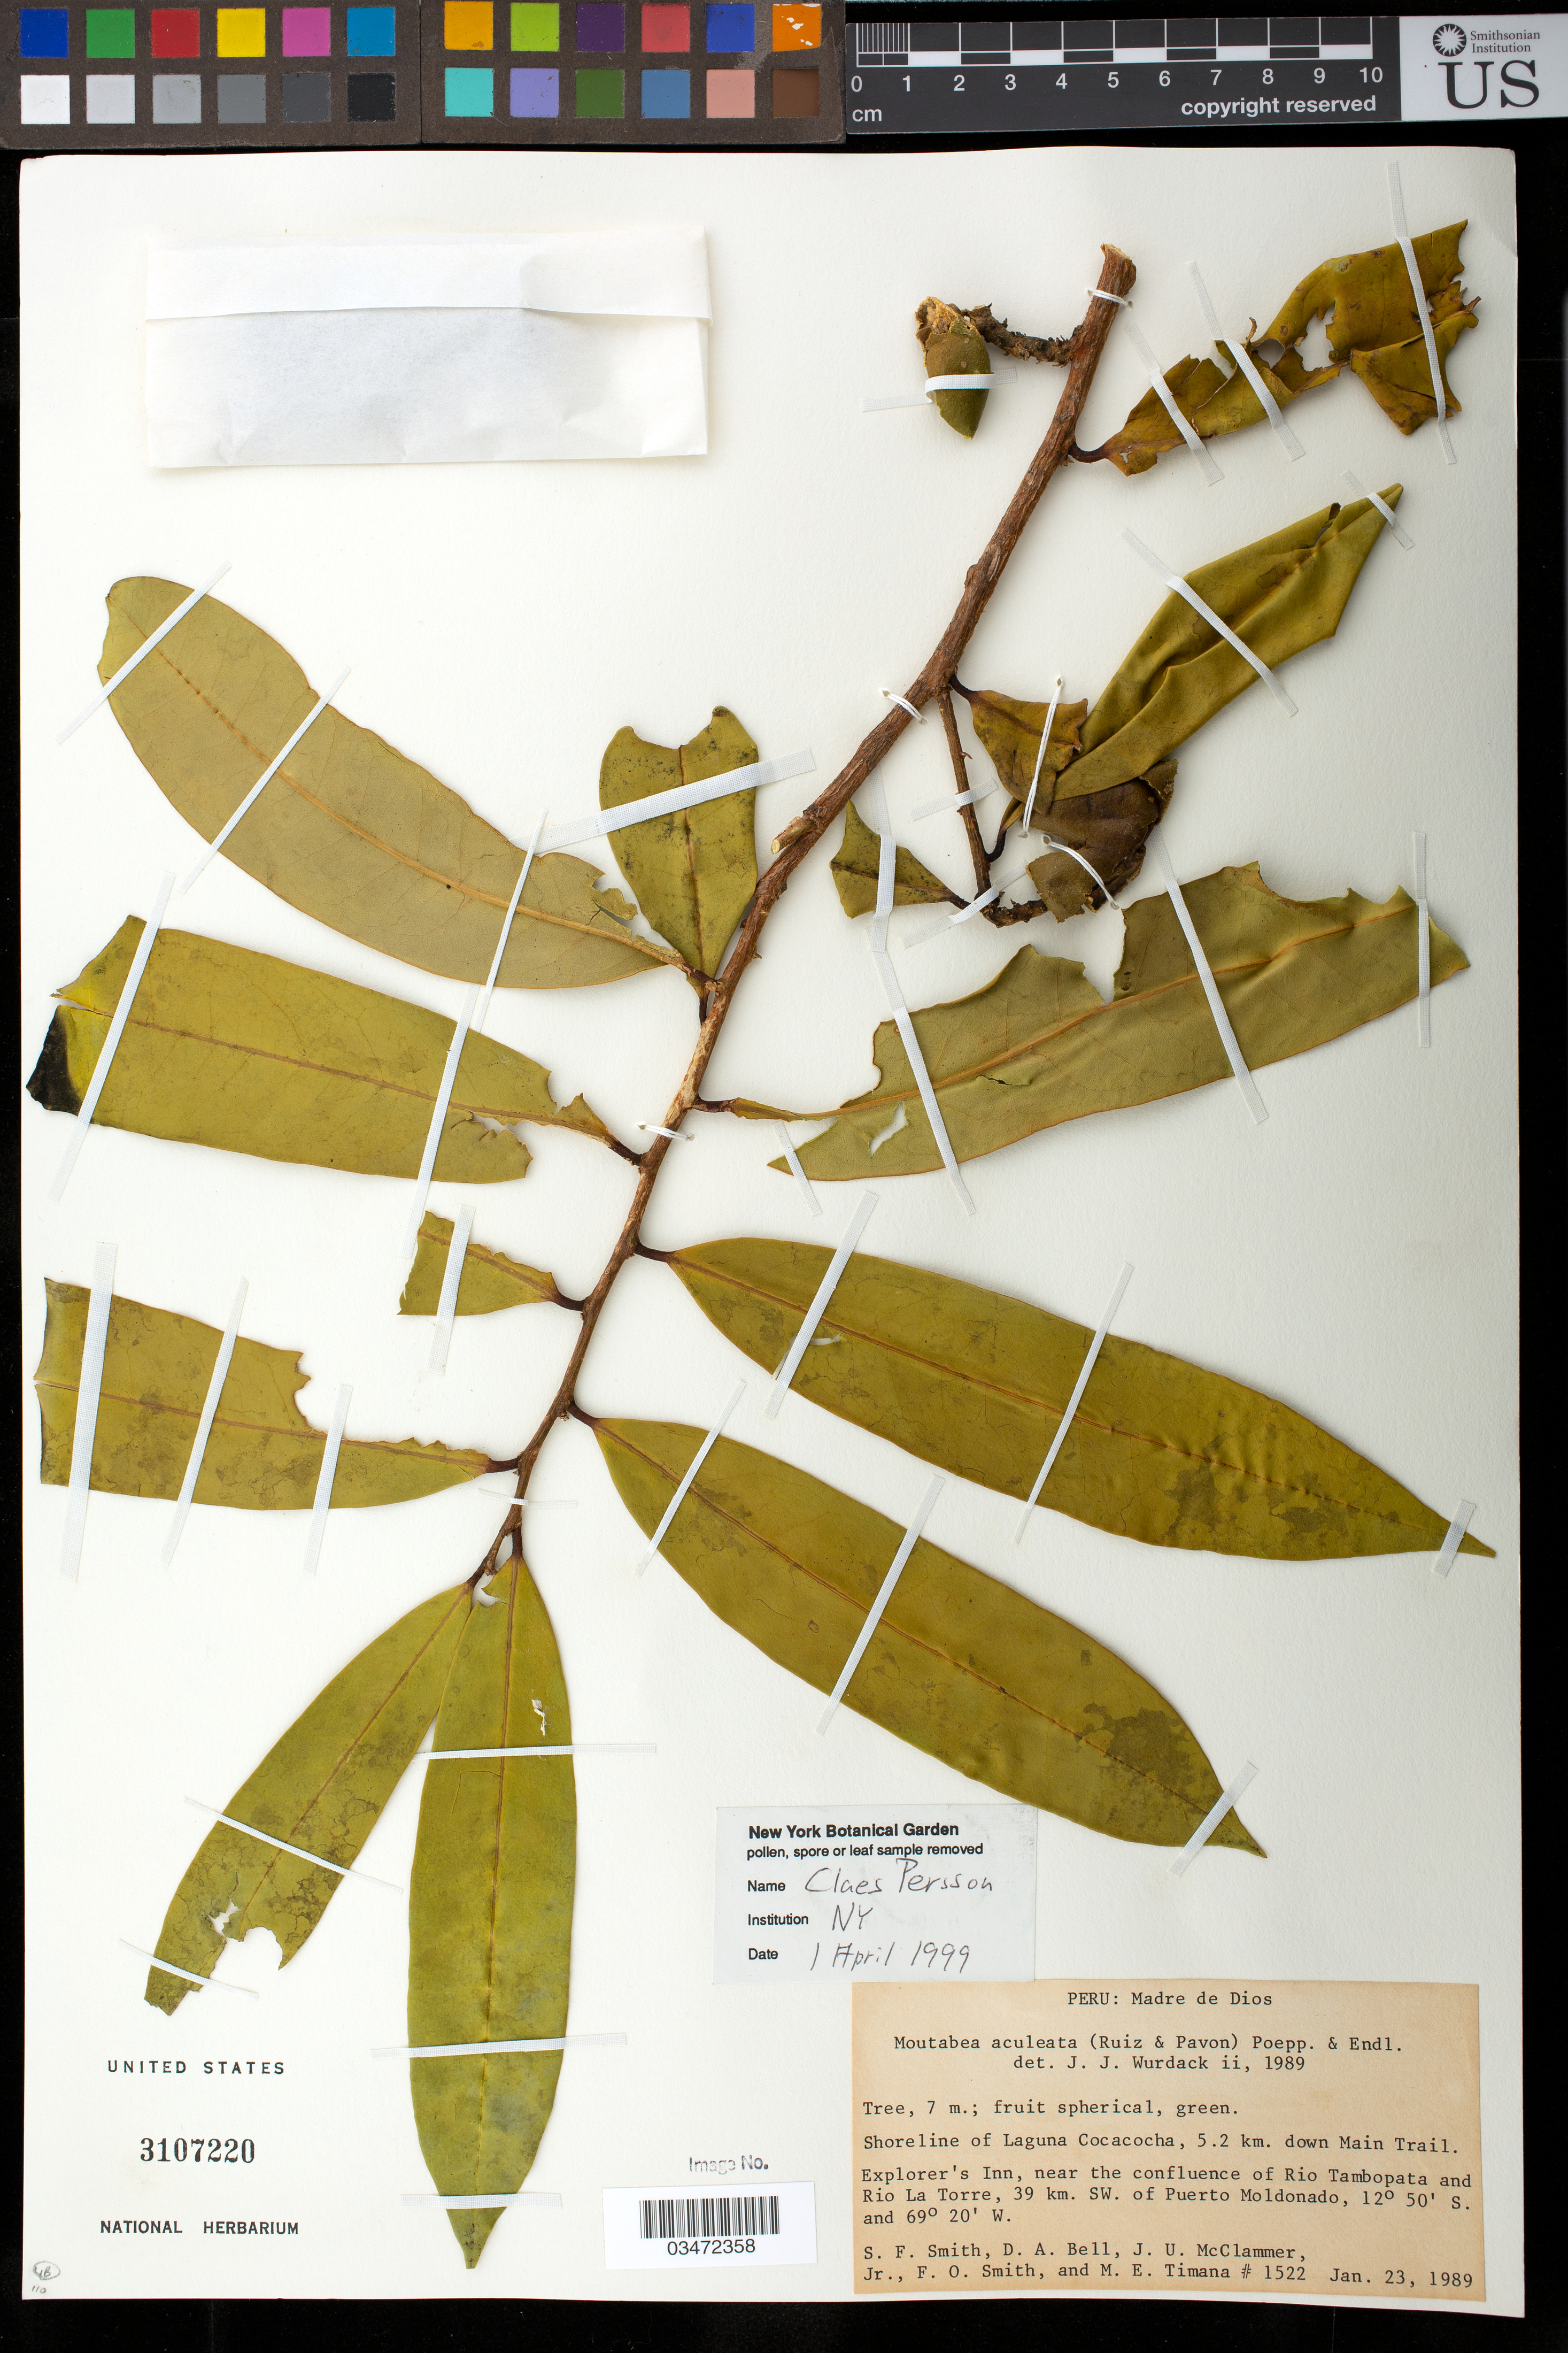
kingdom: Plantae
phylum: Tracheophyta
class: Magnoliopsida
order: Fabales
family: Polygalaceae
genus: Moutabea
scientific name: Moutabea aculeata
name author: Ruiz & Pav.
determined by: Wurdack, John J., (US), US (UNITED STATES)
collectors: S.F. Smith, D. A. Bell, J. McClammer & F. Smith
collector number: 1522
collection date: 1989-01-23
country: Peru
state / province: Madre de Dios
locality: Explorer's Inn, near confluence of Rio Tambopata and Rio La Torre, 39 km SW of Puerto Moldonado. Shoreline of Laguna Cocacocha, 5.2 km down Main Trail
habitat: Shoreline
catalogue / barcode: US 3107220